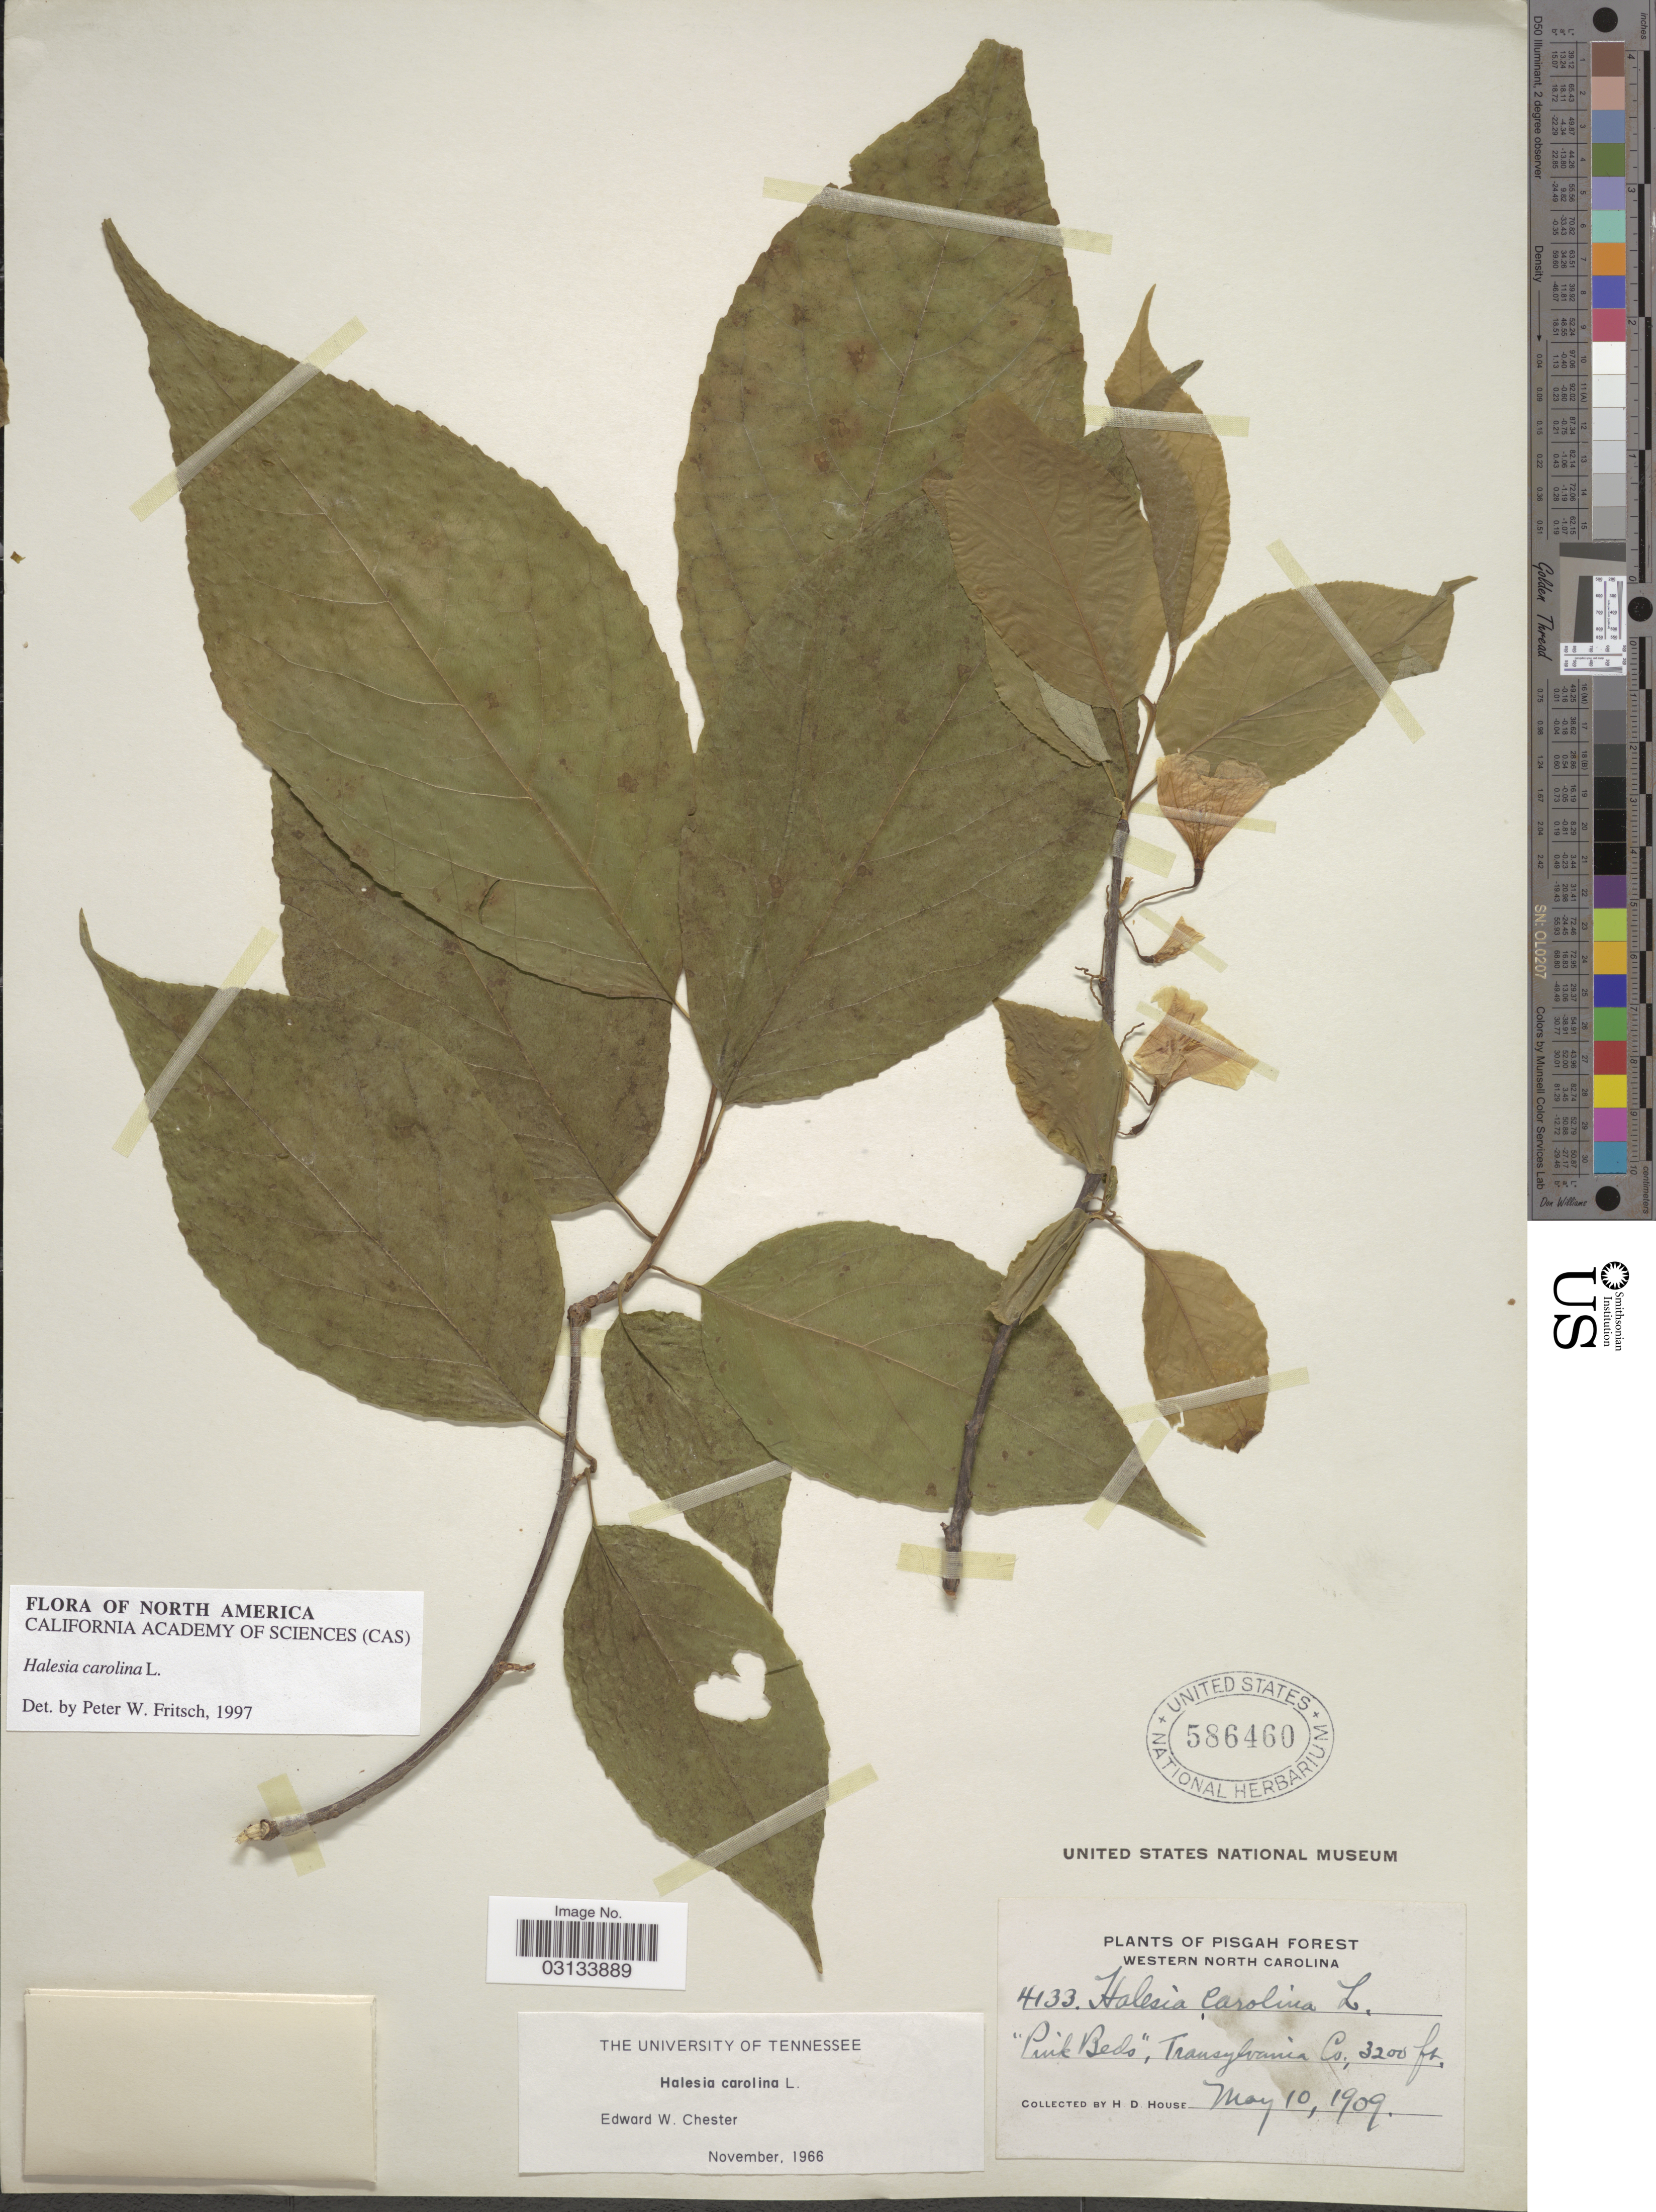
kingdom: Plantae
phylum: Tracheophyta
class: Magnoliopsida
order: Ericales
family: Styracaceae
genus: Halesia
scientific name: Halesia carolina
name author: L.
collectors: H. D. House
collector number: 4133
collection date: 1909-05-10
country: United States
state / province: North Carolina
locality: Pisgah Forest. Western North Carolina. "Puik Beds", Transylvania Co.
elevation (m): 975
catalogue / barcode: US 586460